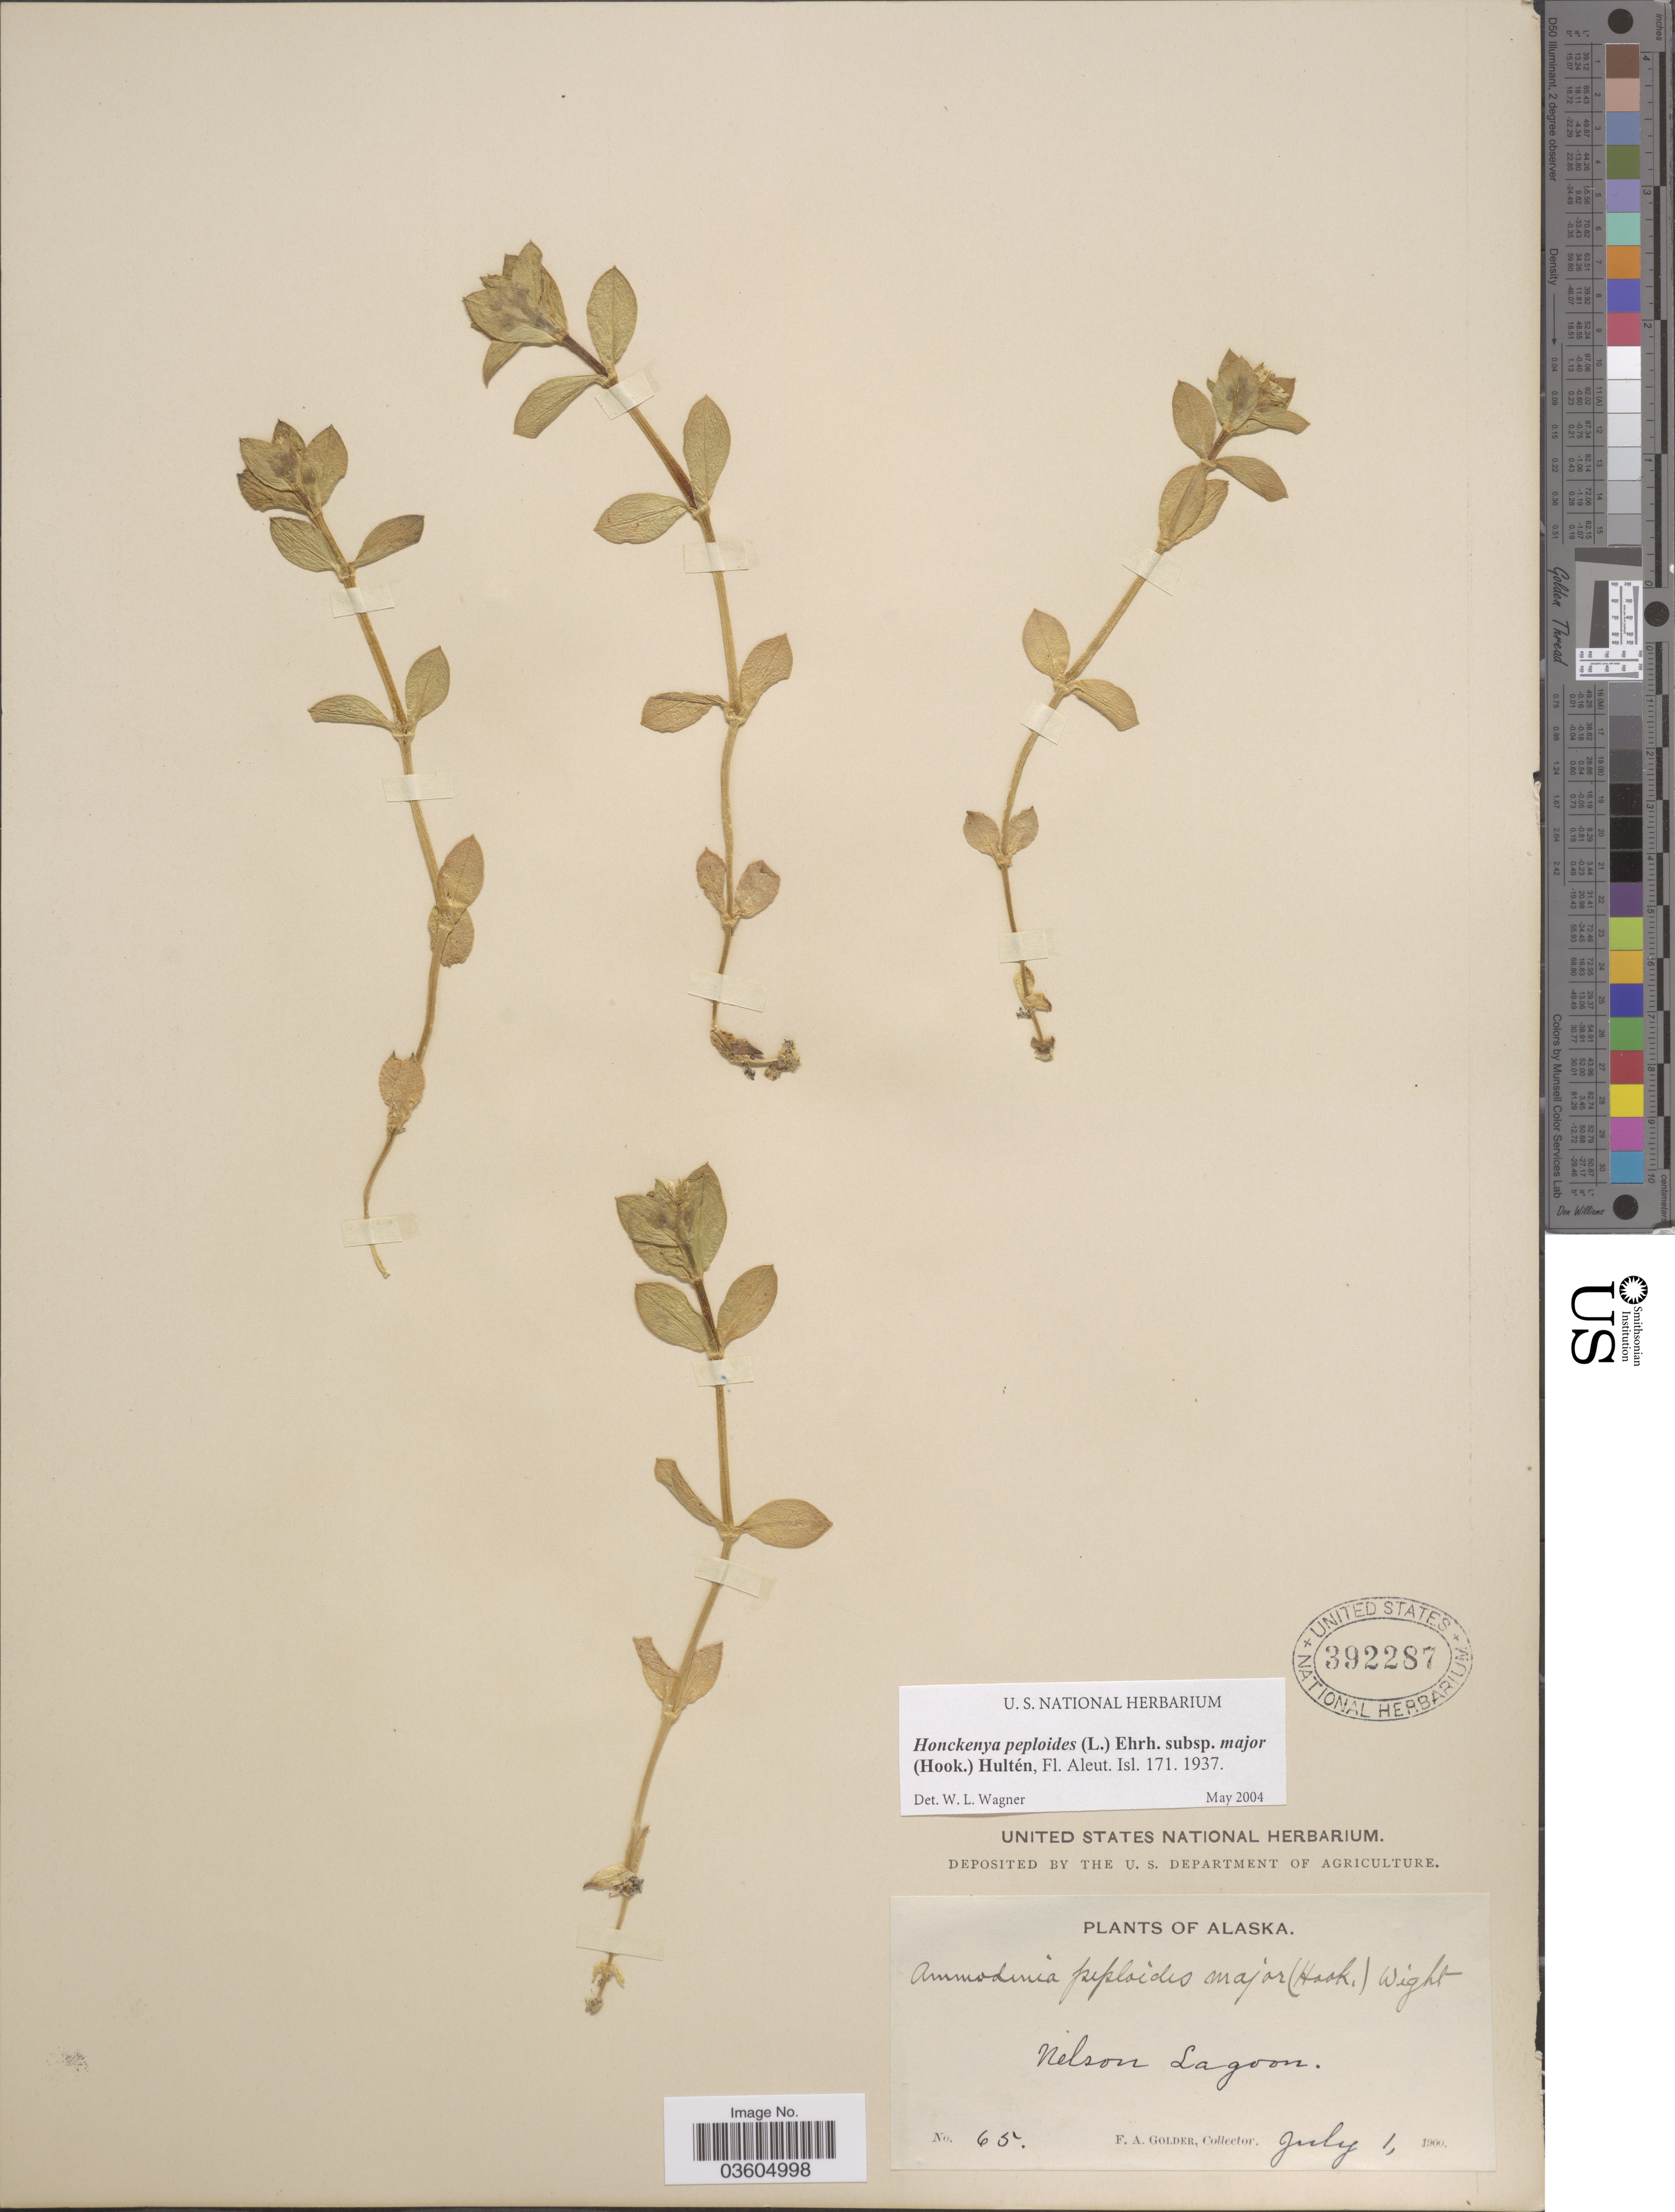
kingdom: Plantae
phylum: Tracheophyta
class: Magnoliopsida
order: Caryophyllales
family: Caryophyllaceae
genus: Honckenya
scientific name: Honckenya peploides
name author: (L.) Ehrh.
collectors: F. Golder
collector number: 65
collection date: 1900-07-01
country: United States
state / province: Alaska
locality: Nelson Lagoon.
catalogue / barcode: US 392287